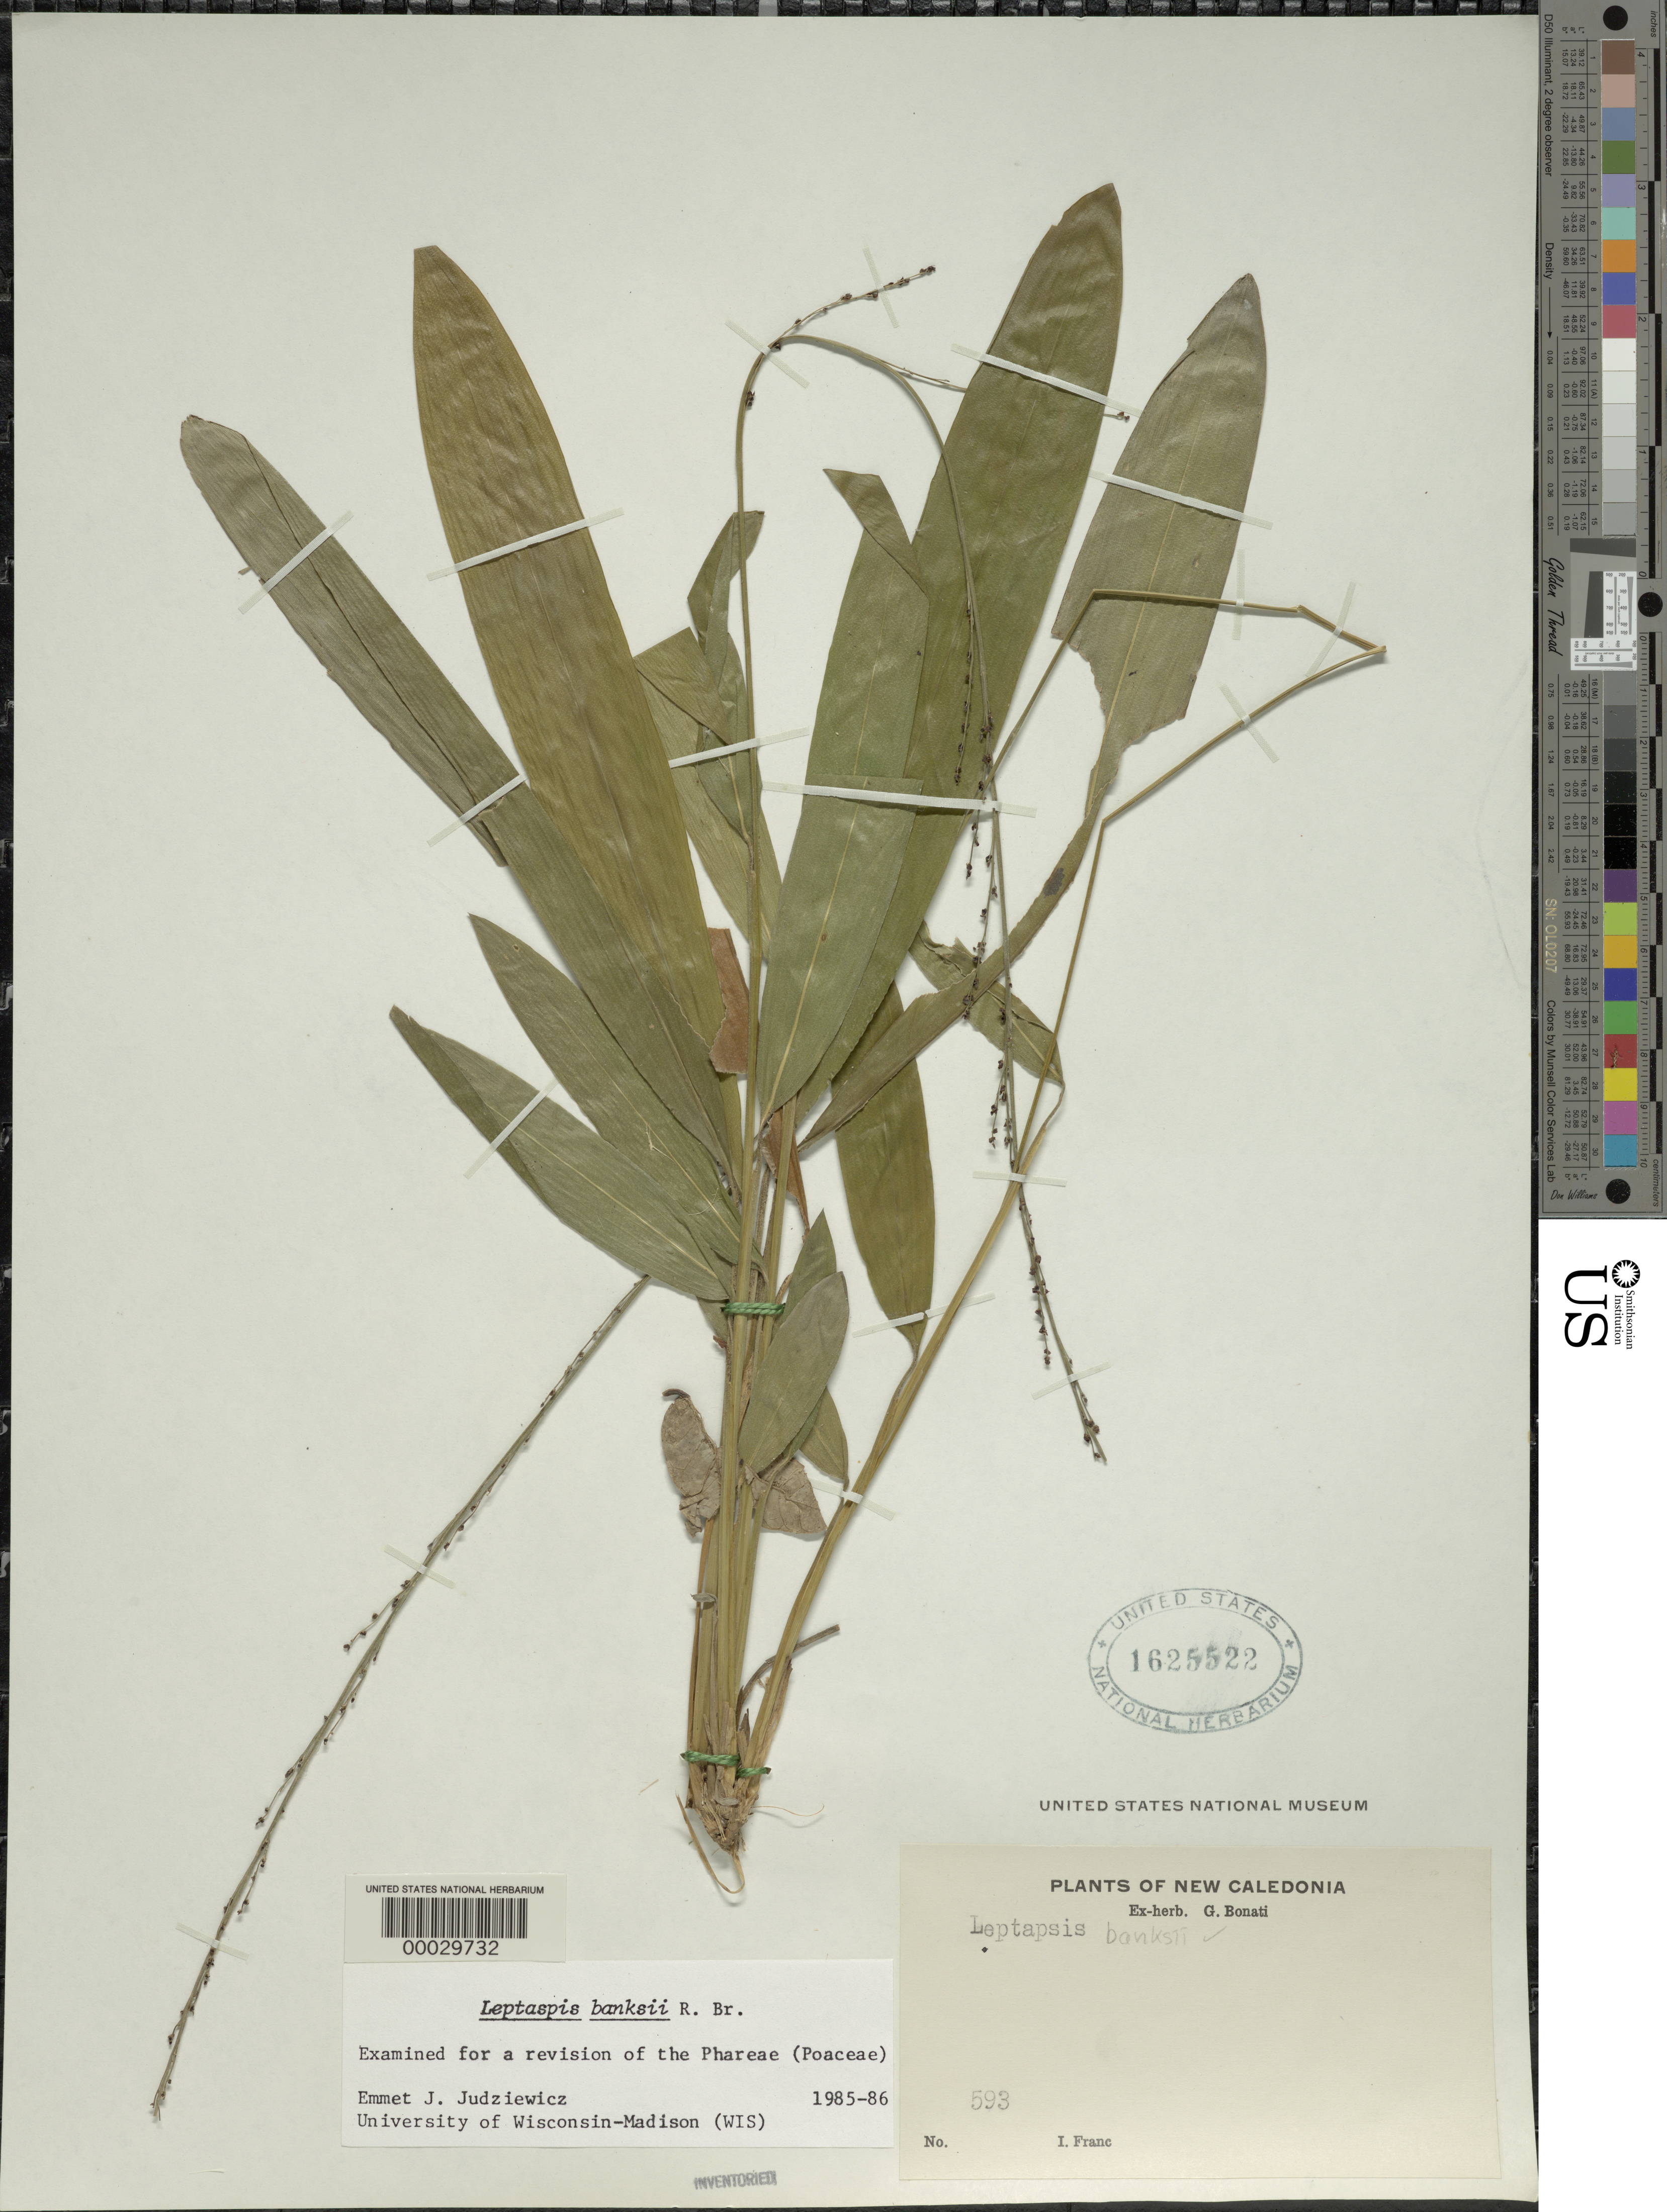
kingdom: Plantae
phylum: Tracheophyta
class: Liliopsida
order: Poales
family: Poaceae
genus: Leptaspis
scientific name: Leptaspis banksii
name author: R. Br.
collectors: I. Franc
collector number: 593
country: New Caledonia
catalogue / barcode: US 1625522